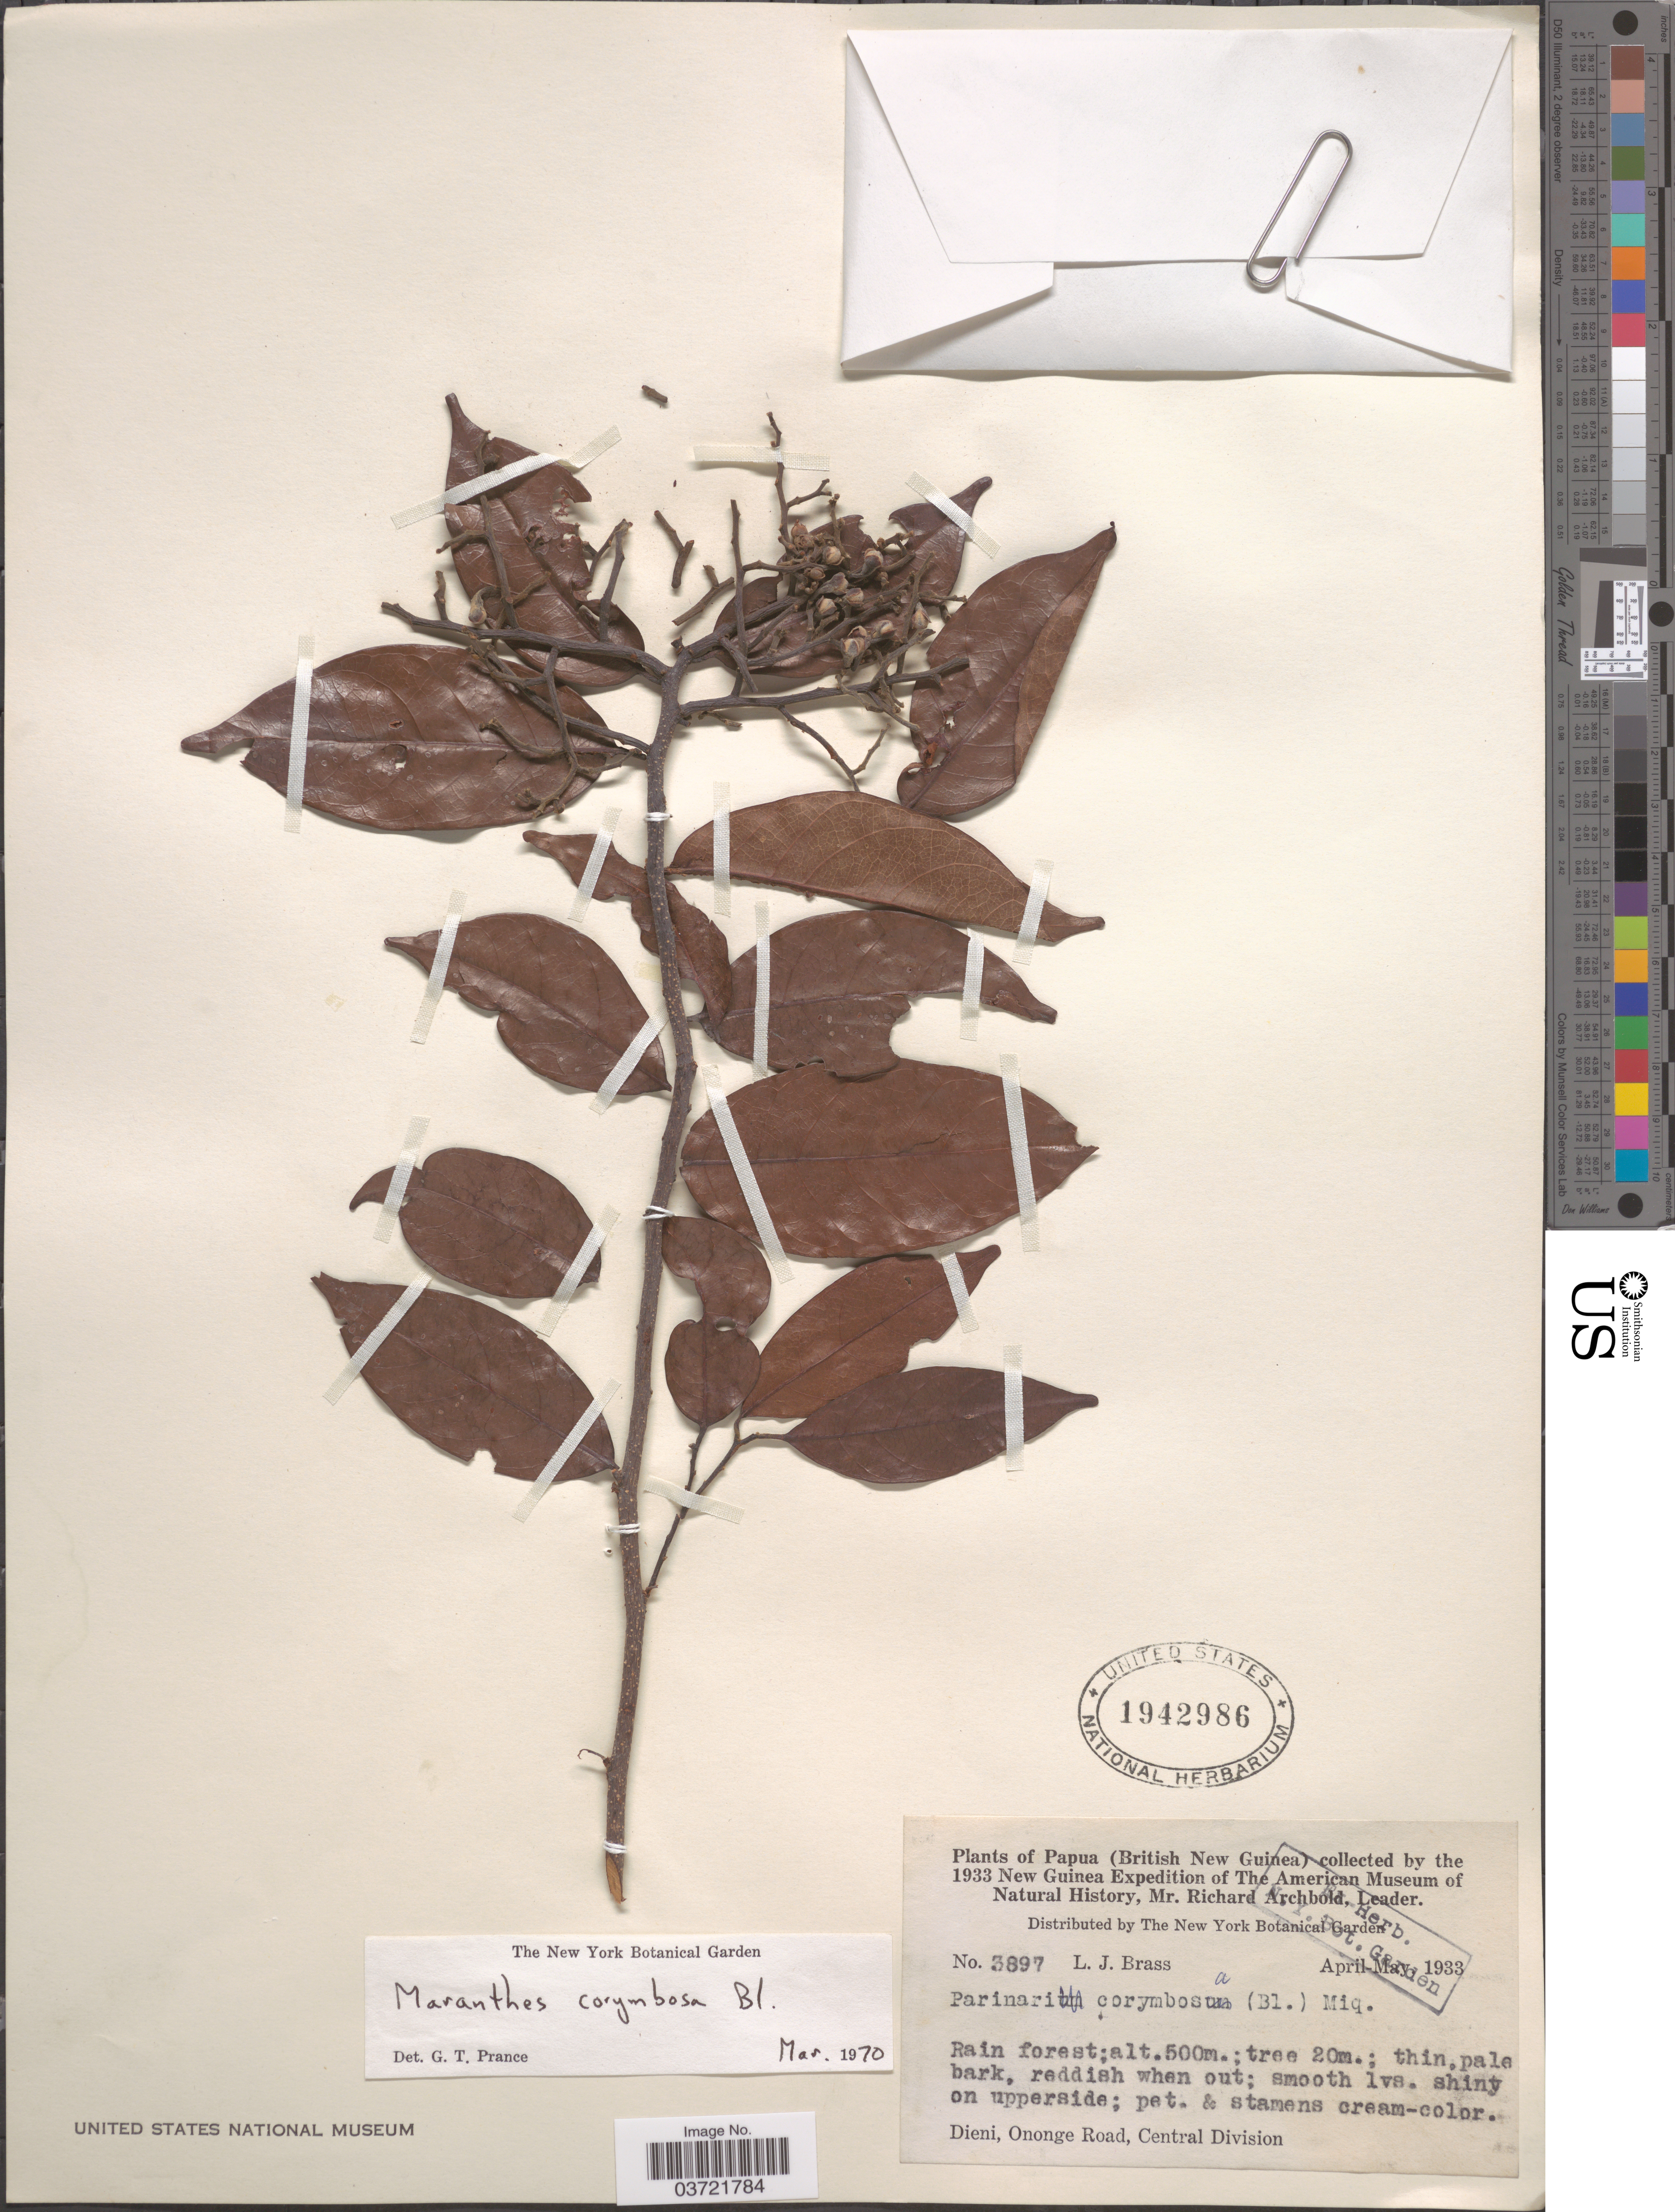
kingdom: Plantae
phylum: Tracheophyta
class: Magnoliopsida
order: Malpighiales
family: Chrysobalanaceae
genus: Maranthes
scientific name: Maranthes corymbosa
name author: Blume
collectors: L. J. Brass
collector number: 3897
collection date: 1933-04/1933-05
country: Papua New Guinea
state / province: Central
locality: Papua (British New Guinea). Dieni, Ononge Road, Central Division.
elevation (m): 500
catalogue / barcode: US 1942986